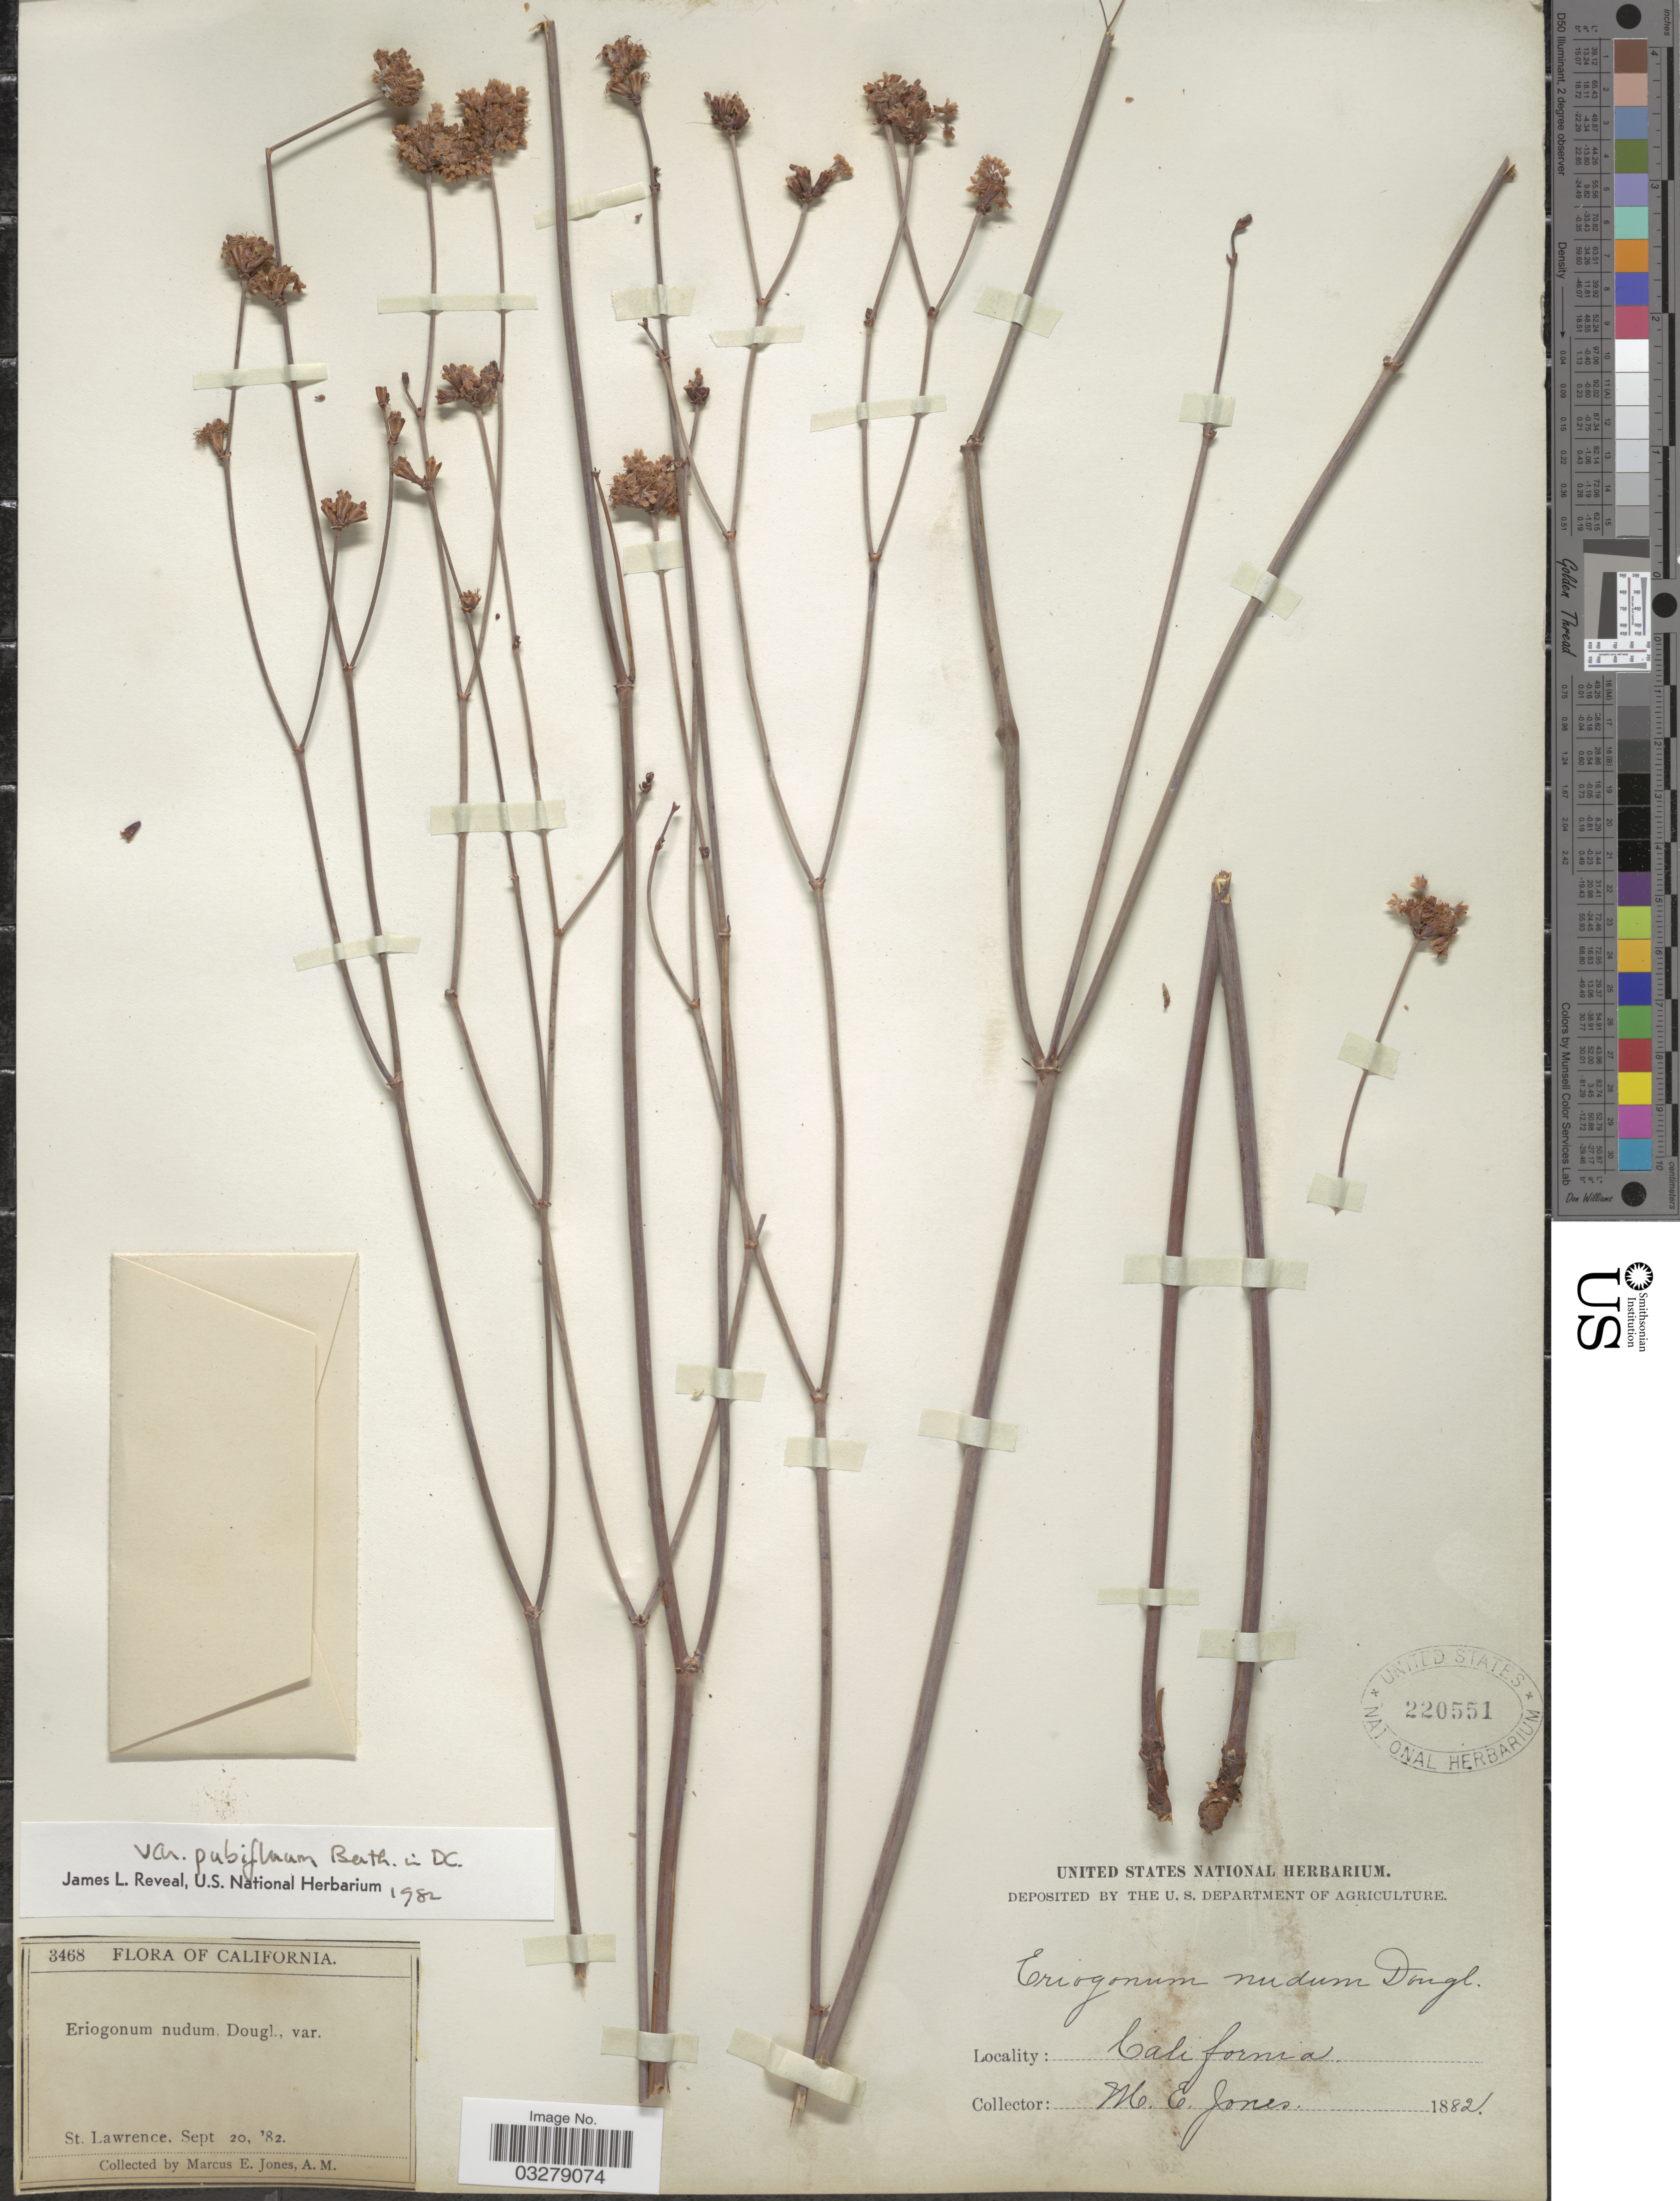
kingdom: Plantae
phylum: Tracheophyta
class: Magnoliopsida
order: Caryophyllales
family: Polygonaceae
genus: Eriogonum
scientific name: Eriogonum nudum var. pubiflorum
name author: Benth. in DC.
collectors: M. E. Jones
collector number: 3468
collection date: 1882-09-20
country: United States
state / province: California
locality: St. Lawrence.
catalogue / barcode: US 220551